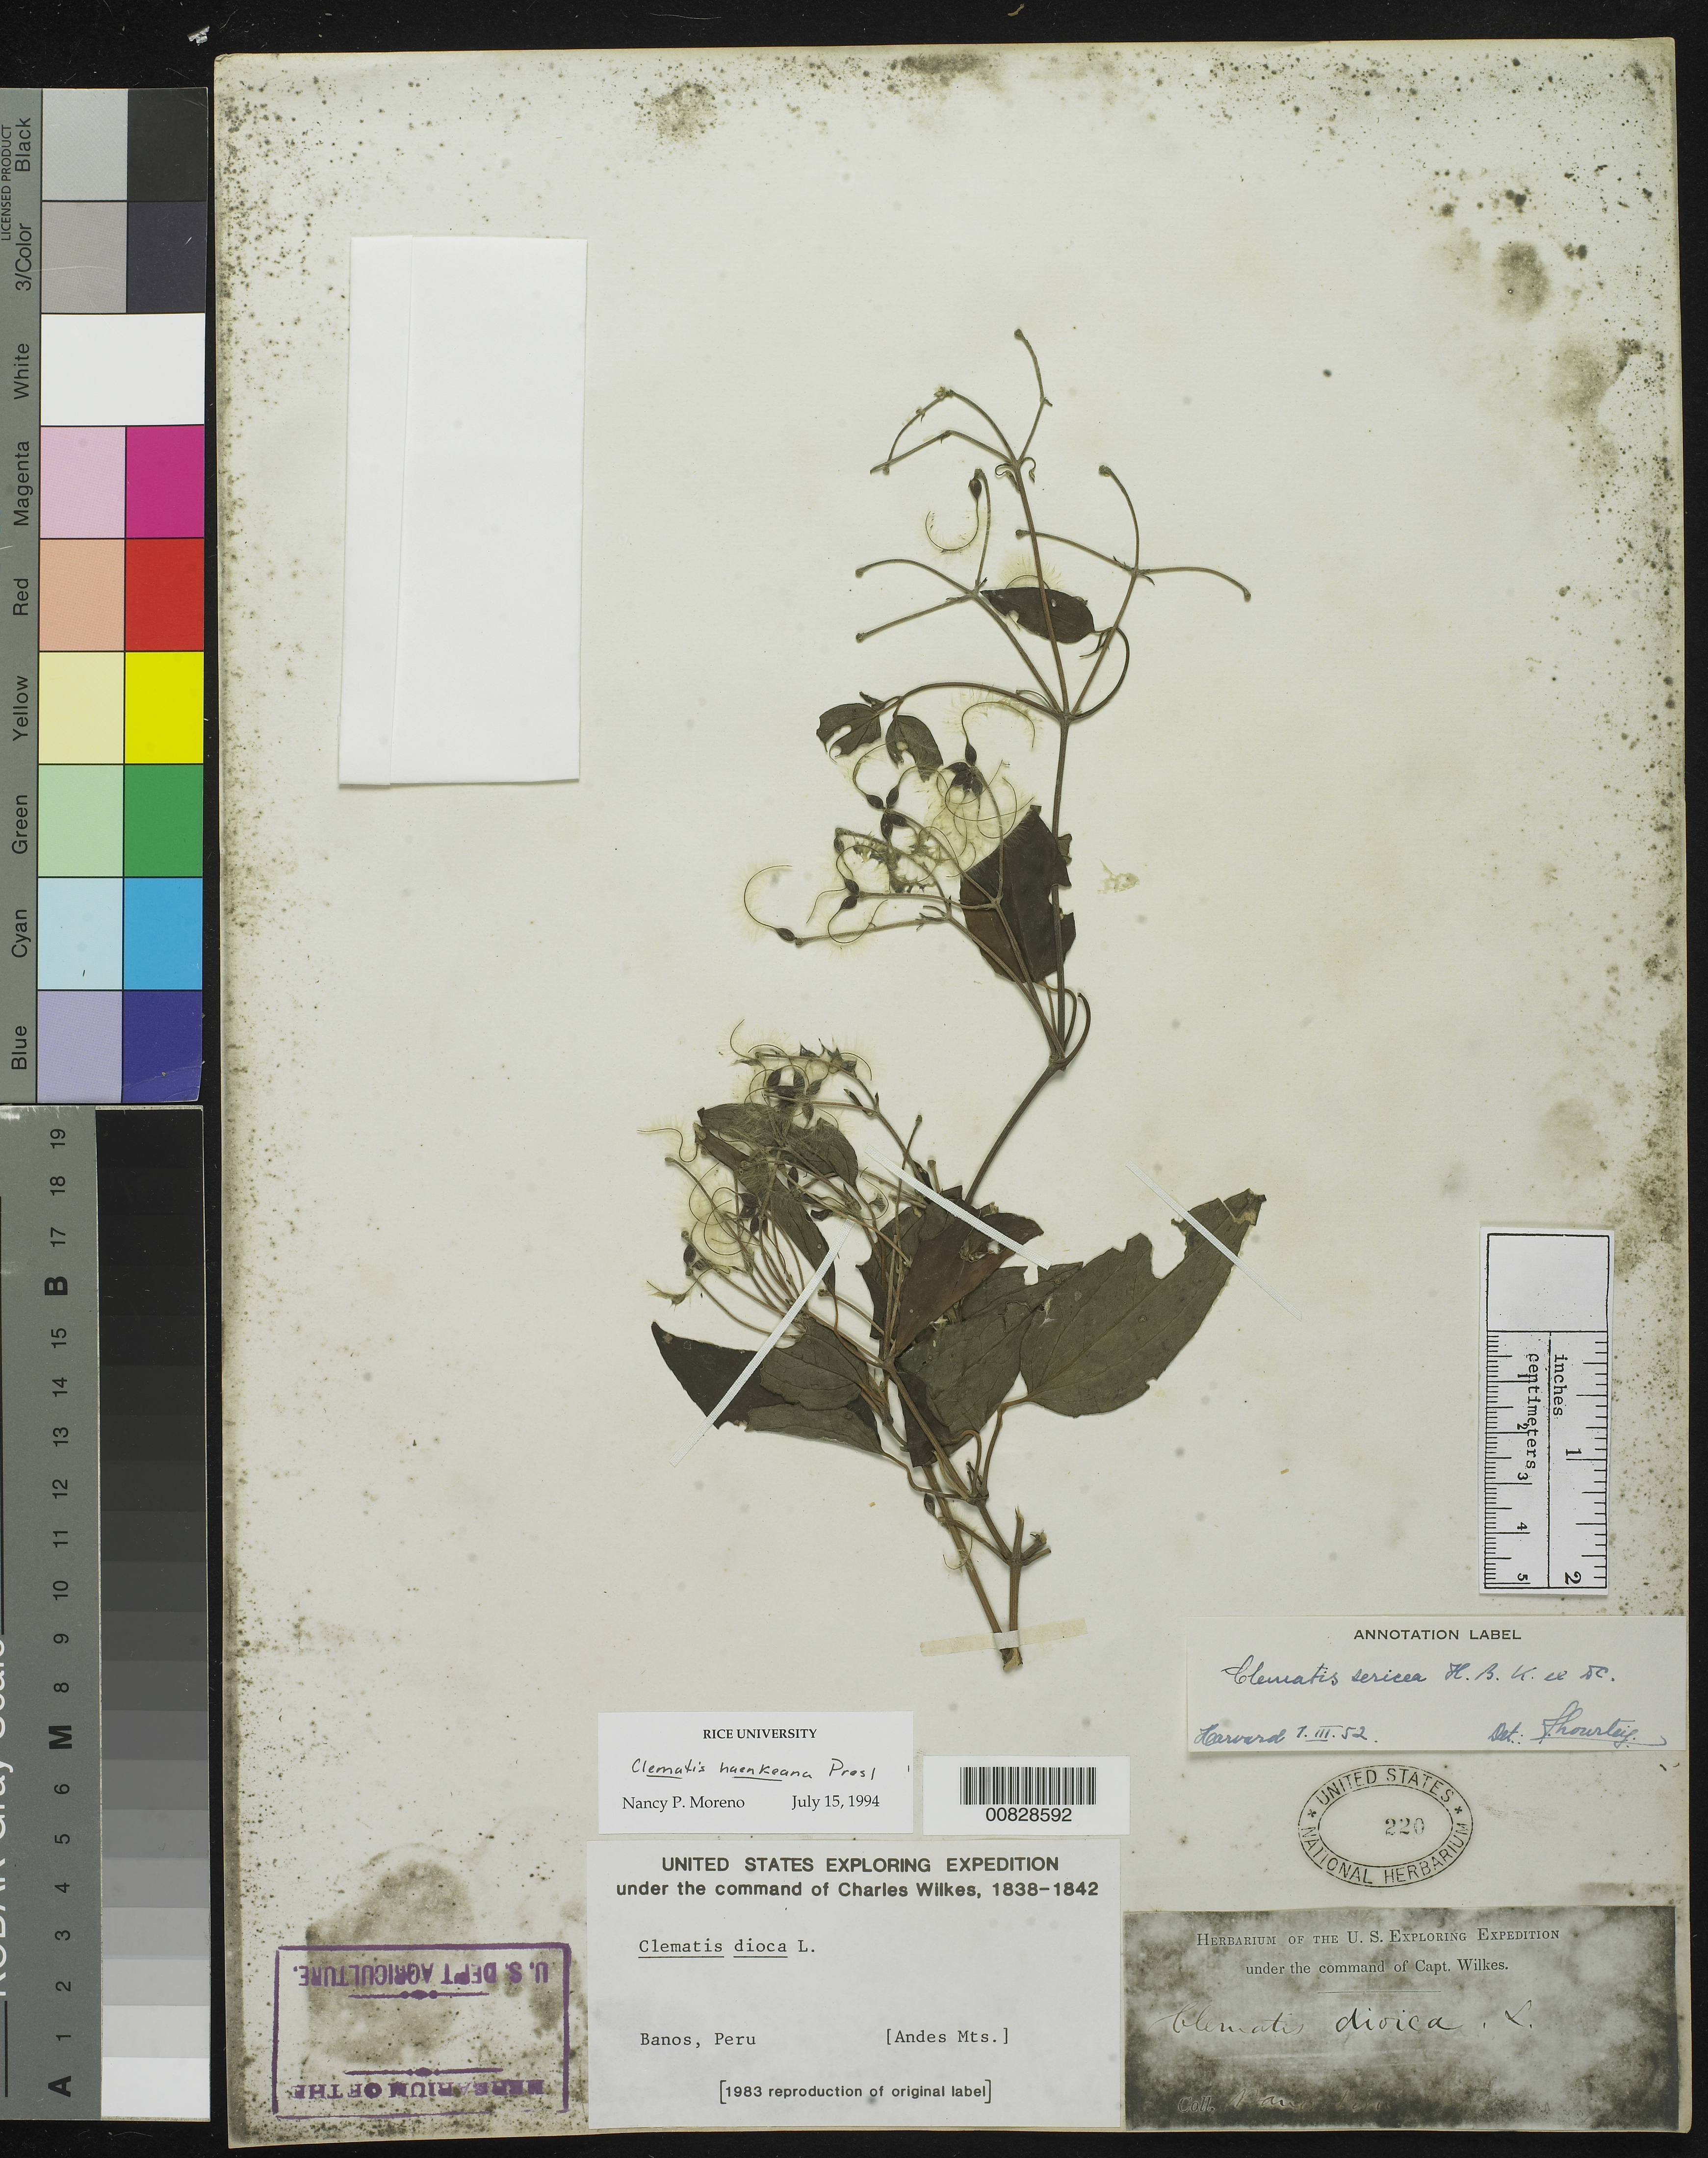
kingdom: Plantae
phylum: Tracheophyta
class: Magnoliopsida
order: Ranunculales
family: Ranunculaceae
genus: Clematis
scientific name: Clematis haenkeana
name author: C. Presl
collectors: Wilkes Explor. Exped.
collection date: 1838/1842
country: Peru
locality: Banos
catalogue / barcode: US 220